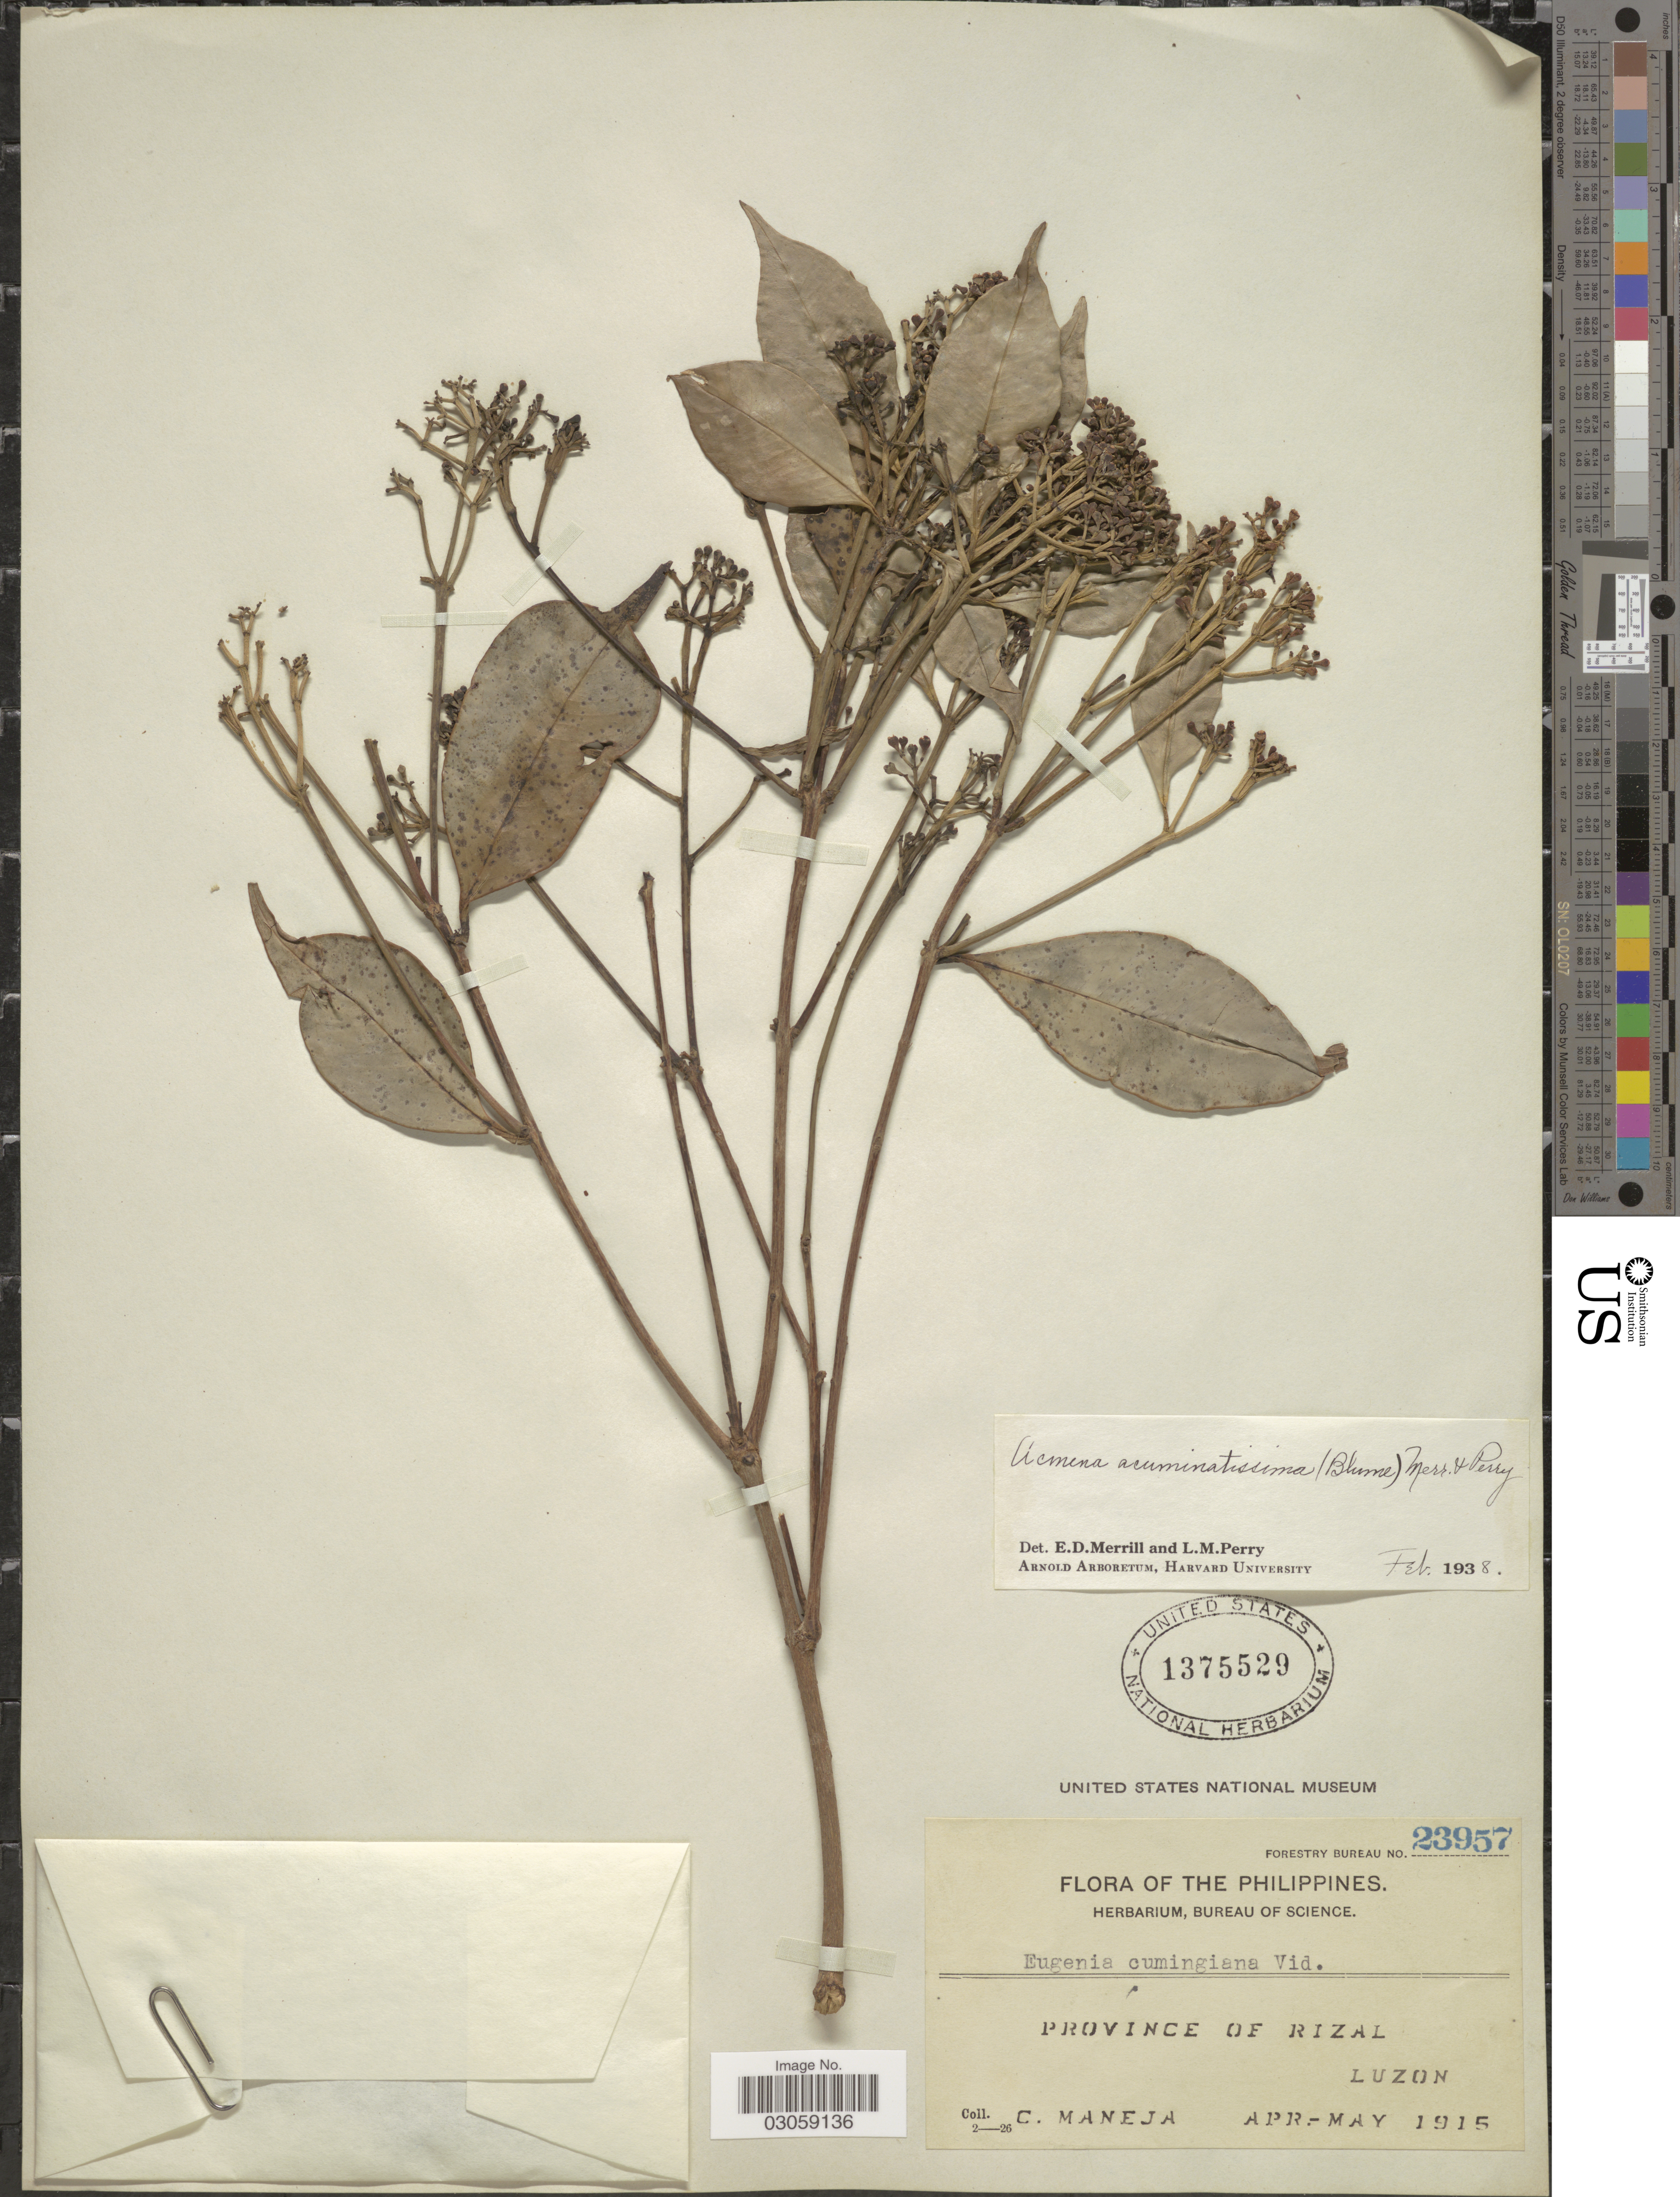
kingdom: Plantae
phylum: Tracheophyta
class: Magnoliopsida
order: Myrtales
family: Myrtaceae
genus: Syzygium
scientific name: Syzygium acuminatissimum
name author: (Blume) DC.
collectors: C. Maneja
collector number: Forestry Bureau 23957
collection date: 1915-04/1915-05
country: Philippines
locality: Province of Rizal, Luzon.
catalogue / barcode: US 1375529